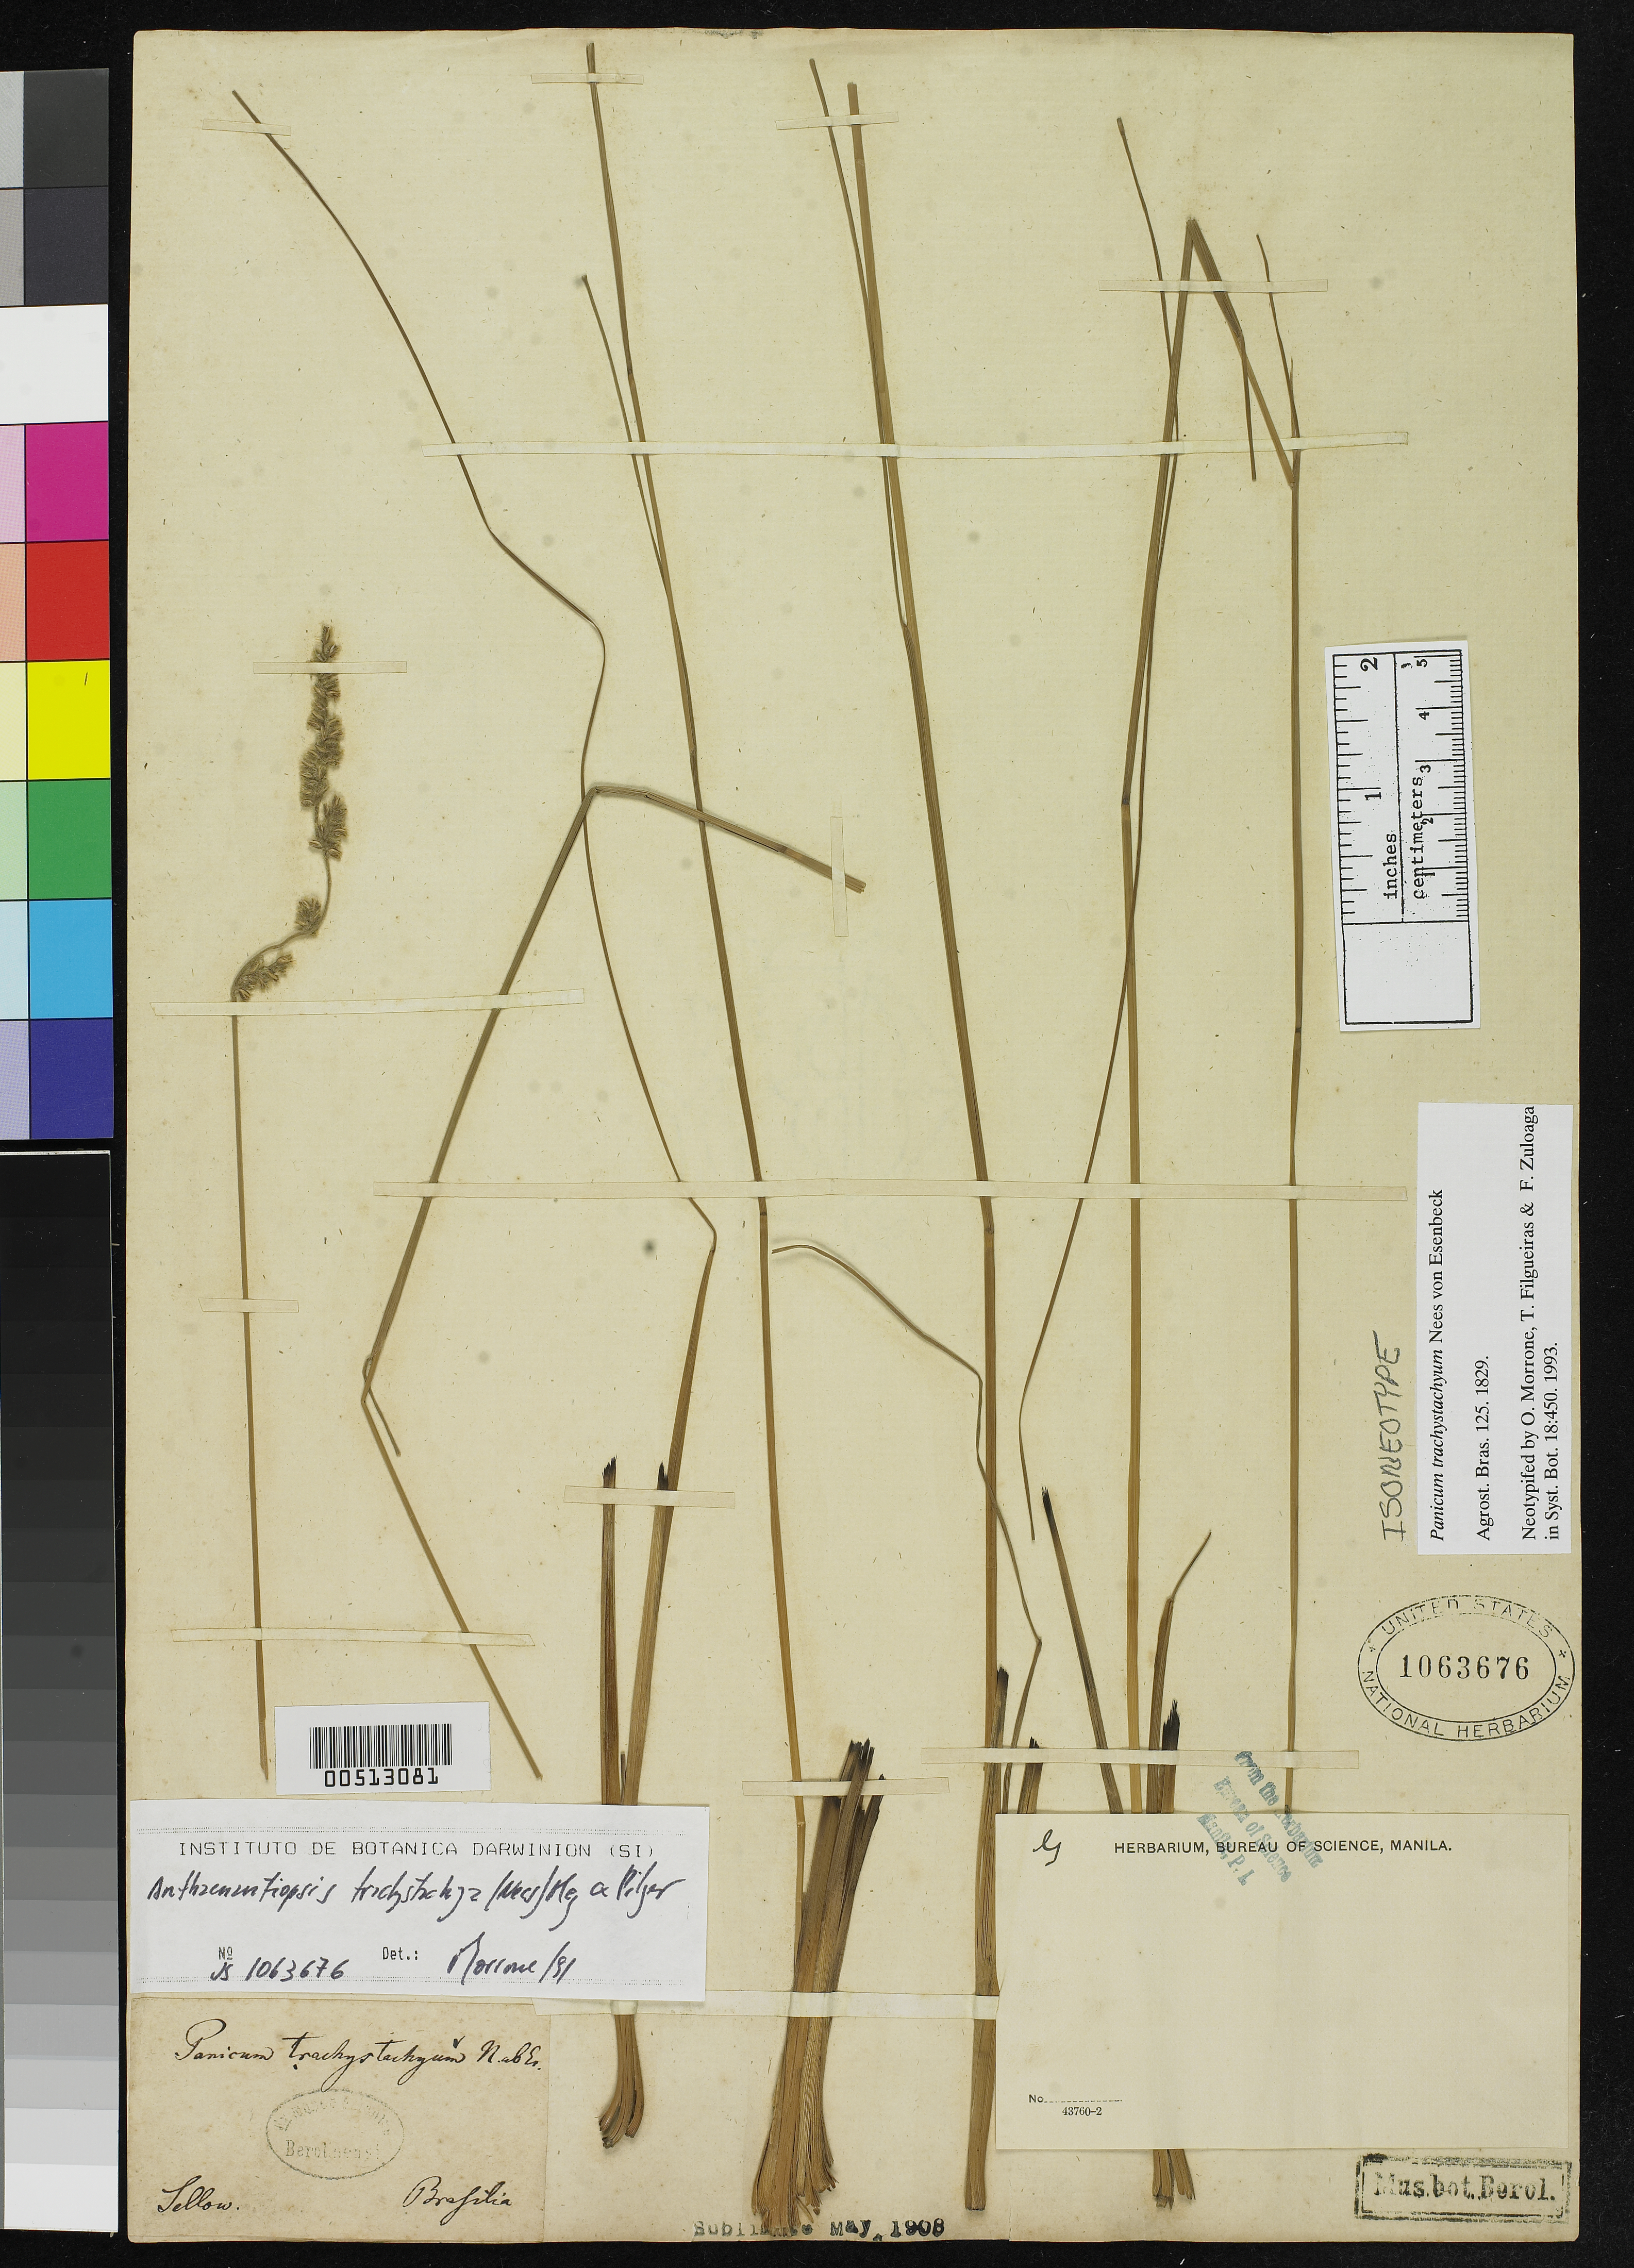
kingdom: Plantae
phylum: Tracheophyta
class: Liliopsida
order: Poales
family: Poaceae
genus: Panicum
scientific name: Panicum trachystachyum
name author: Nees in Mart.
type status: Isoneotype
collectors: F. Sellow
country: Brazil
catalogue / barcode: US 1063676